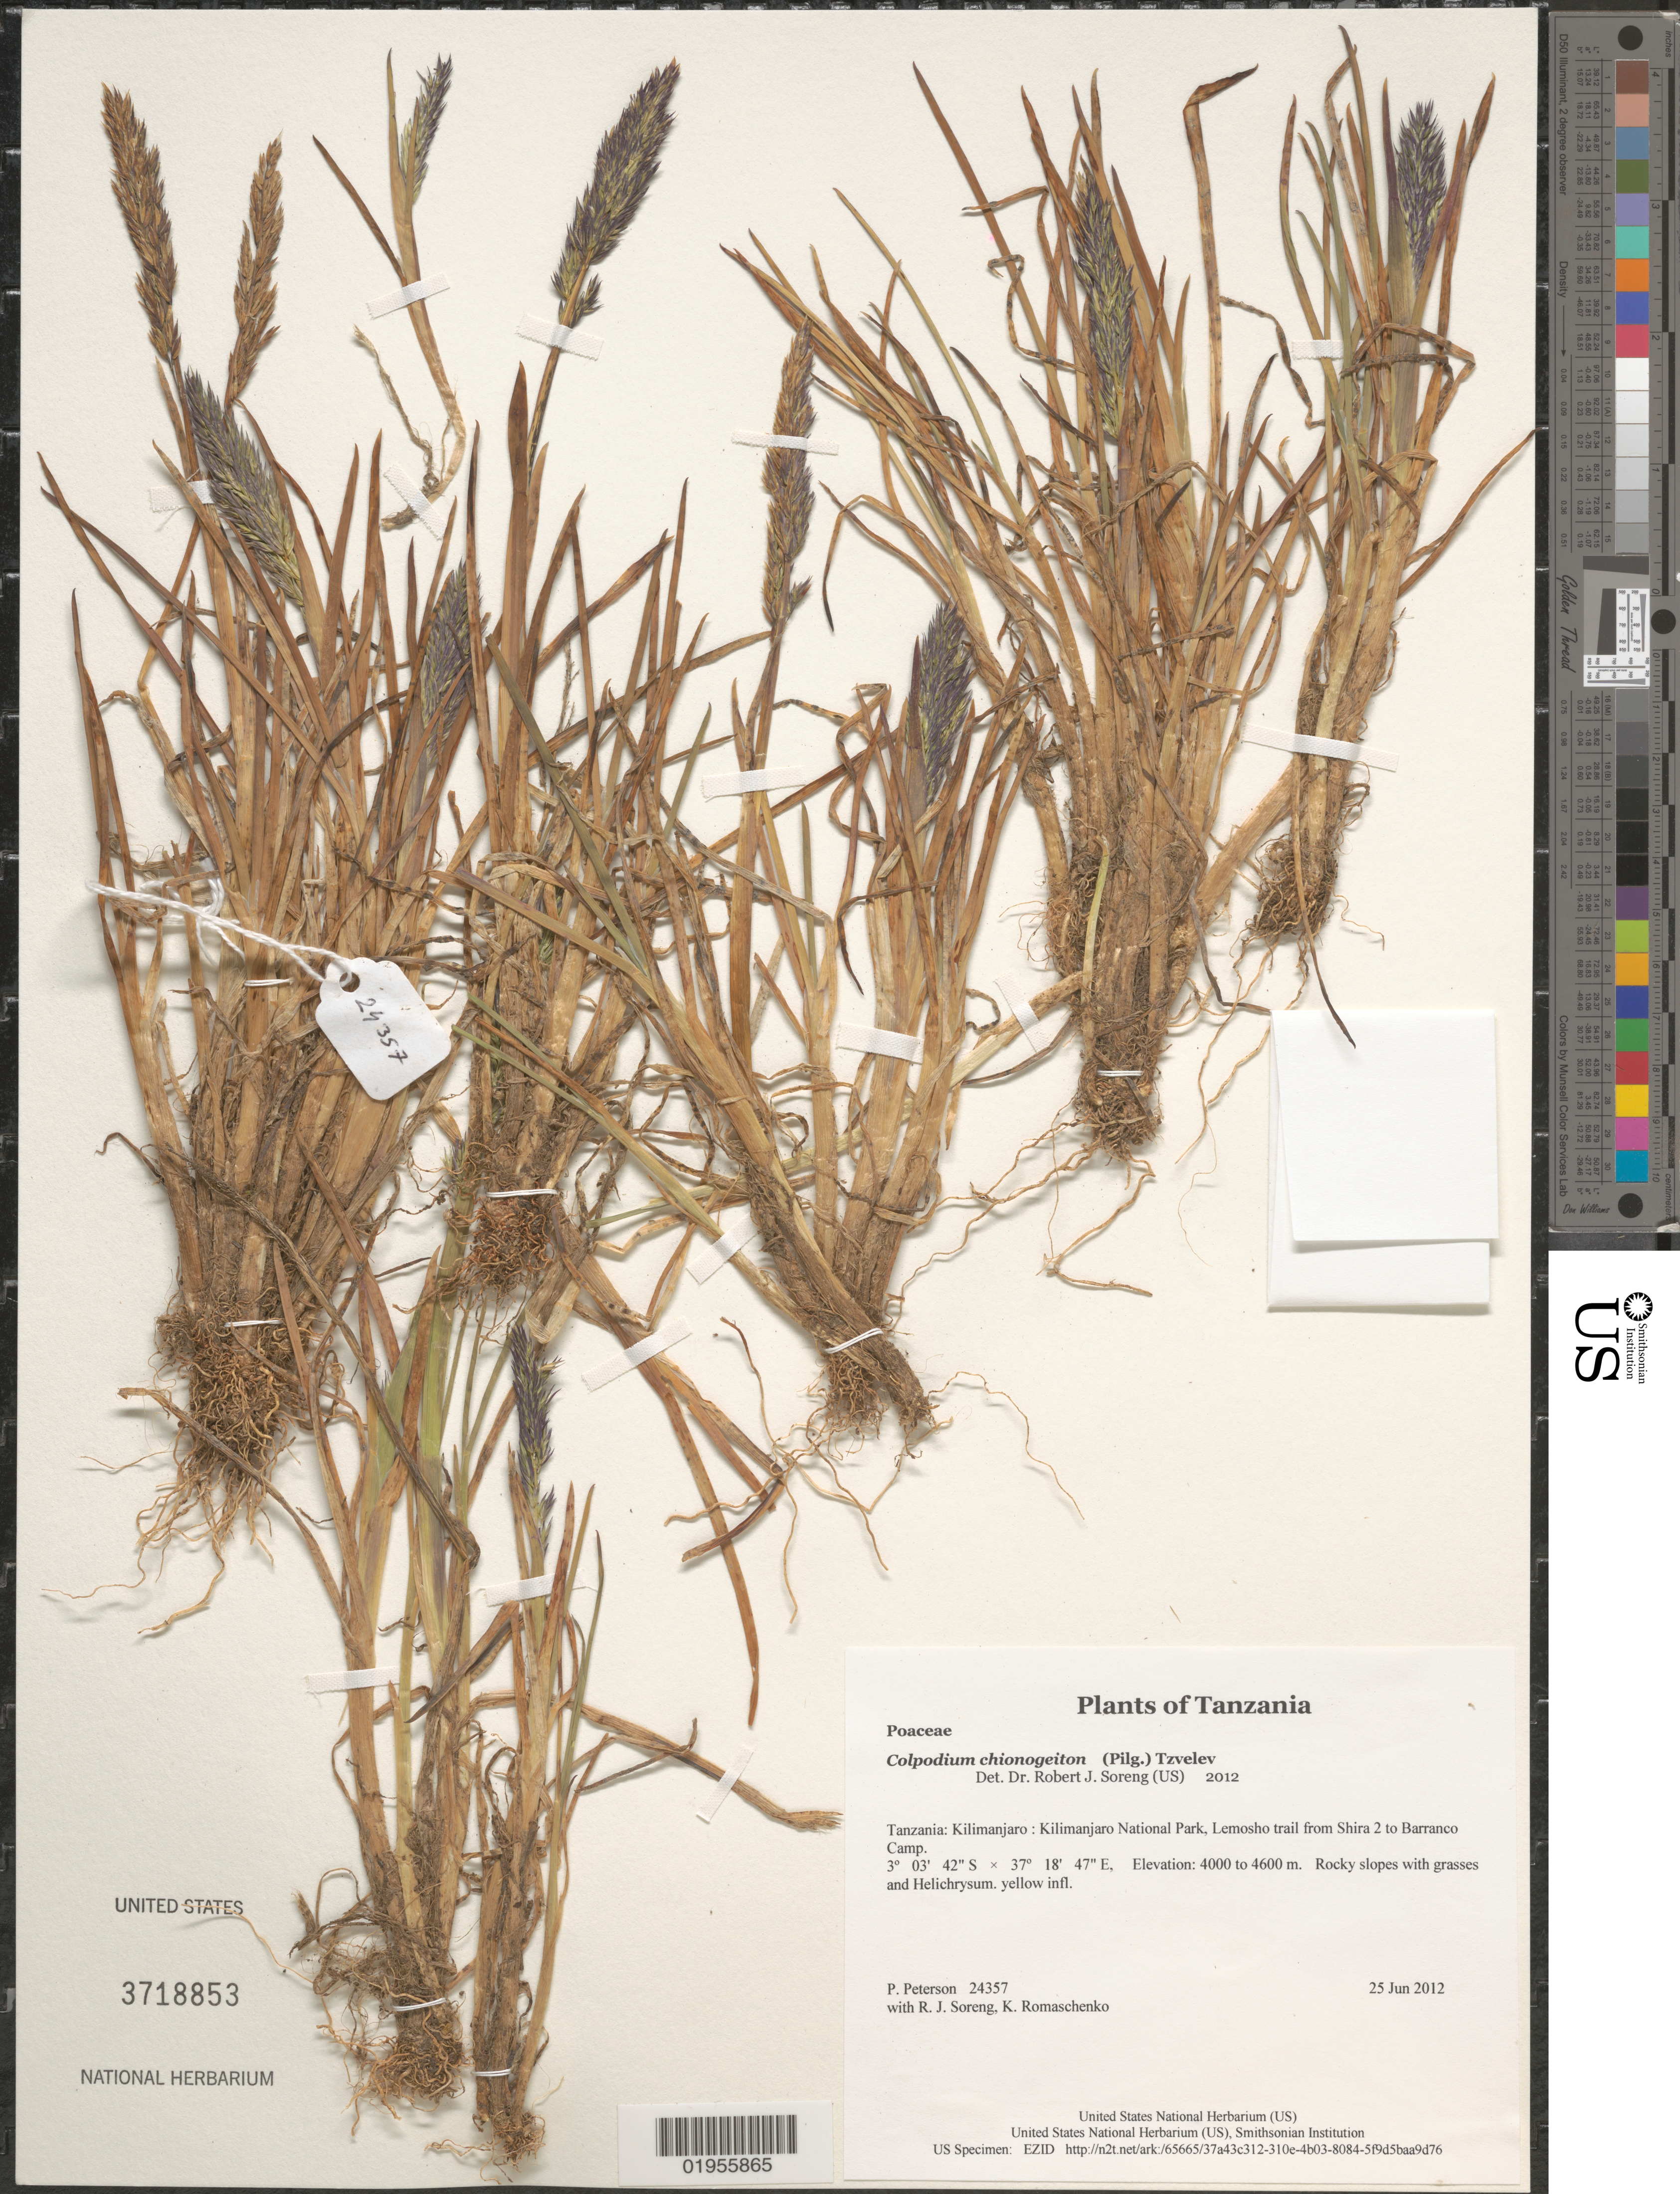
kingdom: Plantae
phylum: Tracheophyta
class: Liliopsida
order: Poales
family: Poaceae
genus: Colpodium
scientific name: Colpodium chionogeiton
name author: (Pilg.) Tzvelev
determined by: Soreng, Robert J., Research Associate (BOT), Smithsonian Institution - National Museum of Natural History (UNITED STATES)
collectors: P. M. Peterson, R. J. Soreng & K. Romaschenko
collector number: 24357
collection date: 2012-06-25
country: Tanzania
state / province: Kilimanjaro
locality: Kilimanjaro National Park, Lemosho trail from Shira 2 to Barranco Camp.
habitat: In shallow icy stream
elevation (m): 4443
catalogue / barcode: US 3718853